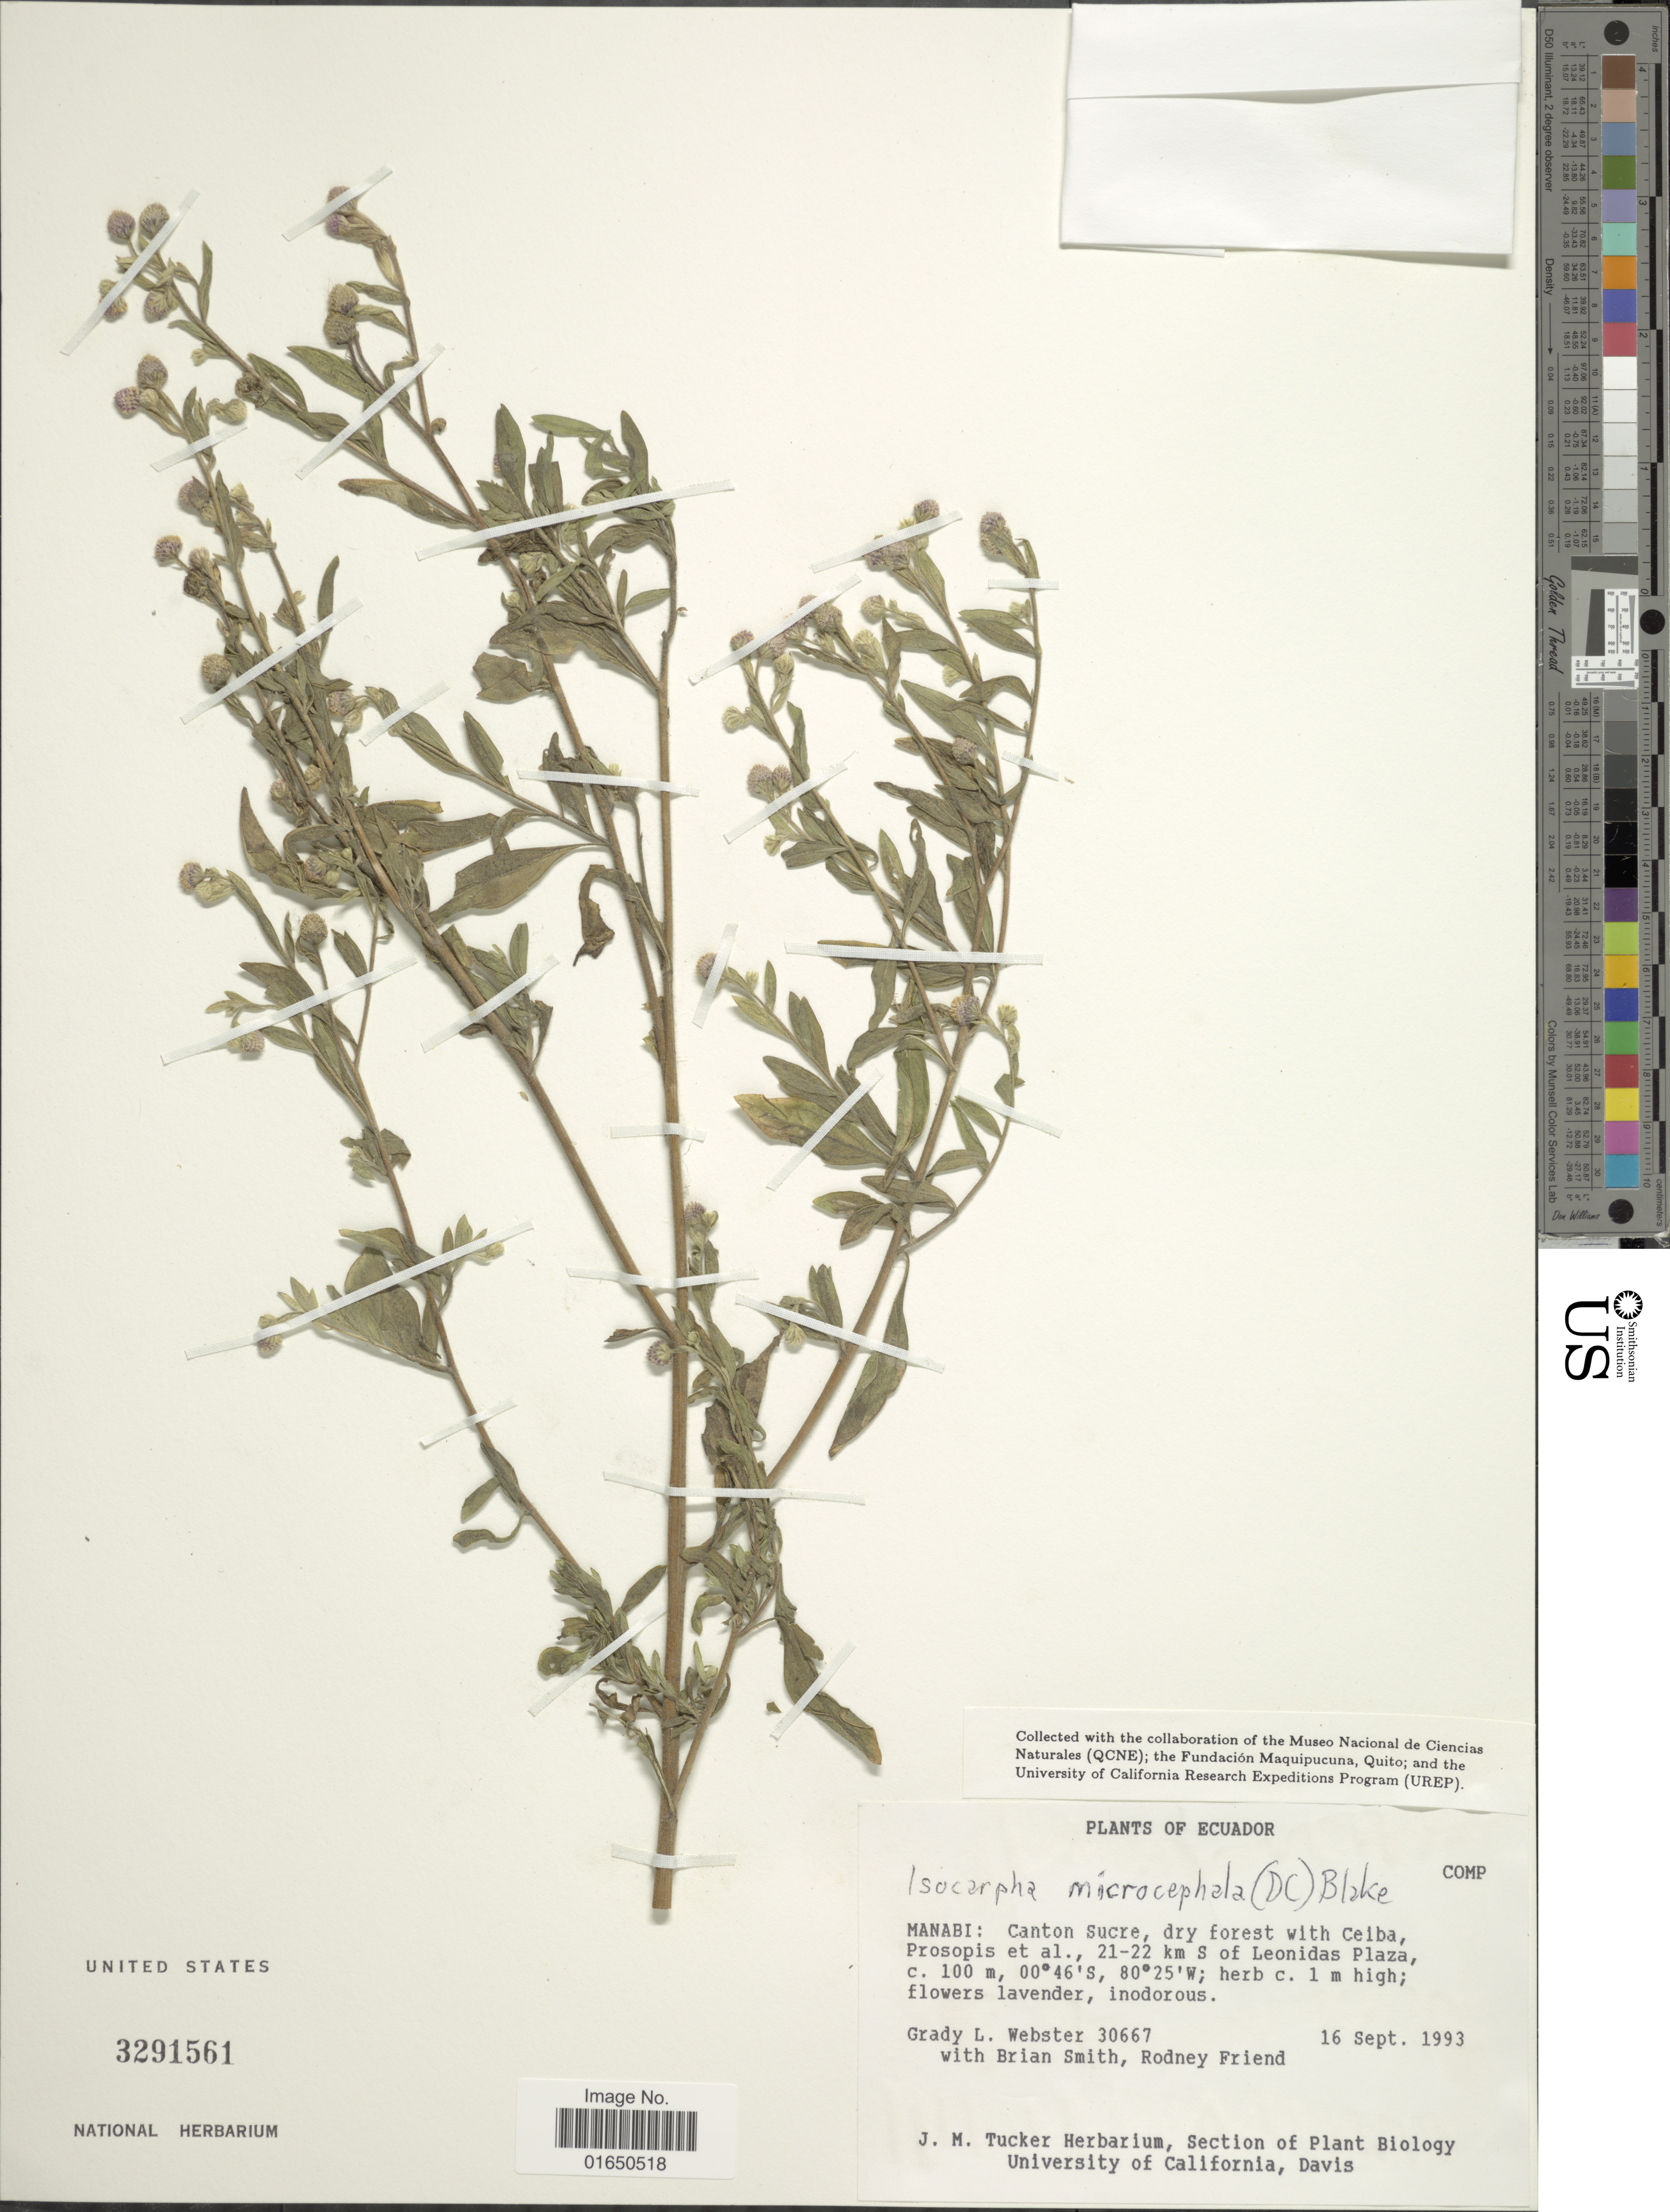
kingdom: Plantae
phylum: Tracheophyta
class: Magnoliopsida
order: Asterales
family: Asteraceae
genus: Isocarpha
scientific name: Isocarpha microcephala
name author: (DC.) S.F. Blake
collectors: G. L. Webster, B. D. Smith & R. Friend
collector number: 30667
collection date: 1993-09-16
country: Ecuador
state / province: Manabí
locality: Canton Sucre, 21-22 km S of Leonidas Plaza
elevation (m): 100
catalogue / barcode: US 3291561